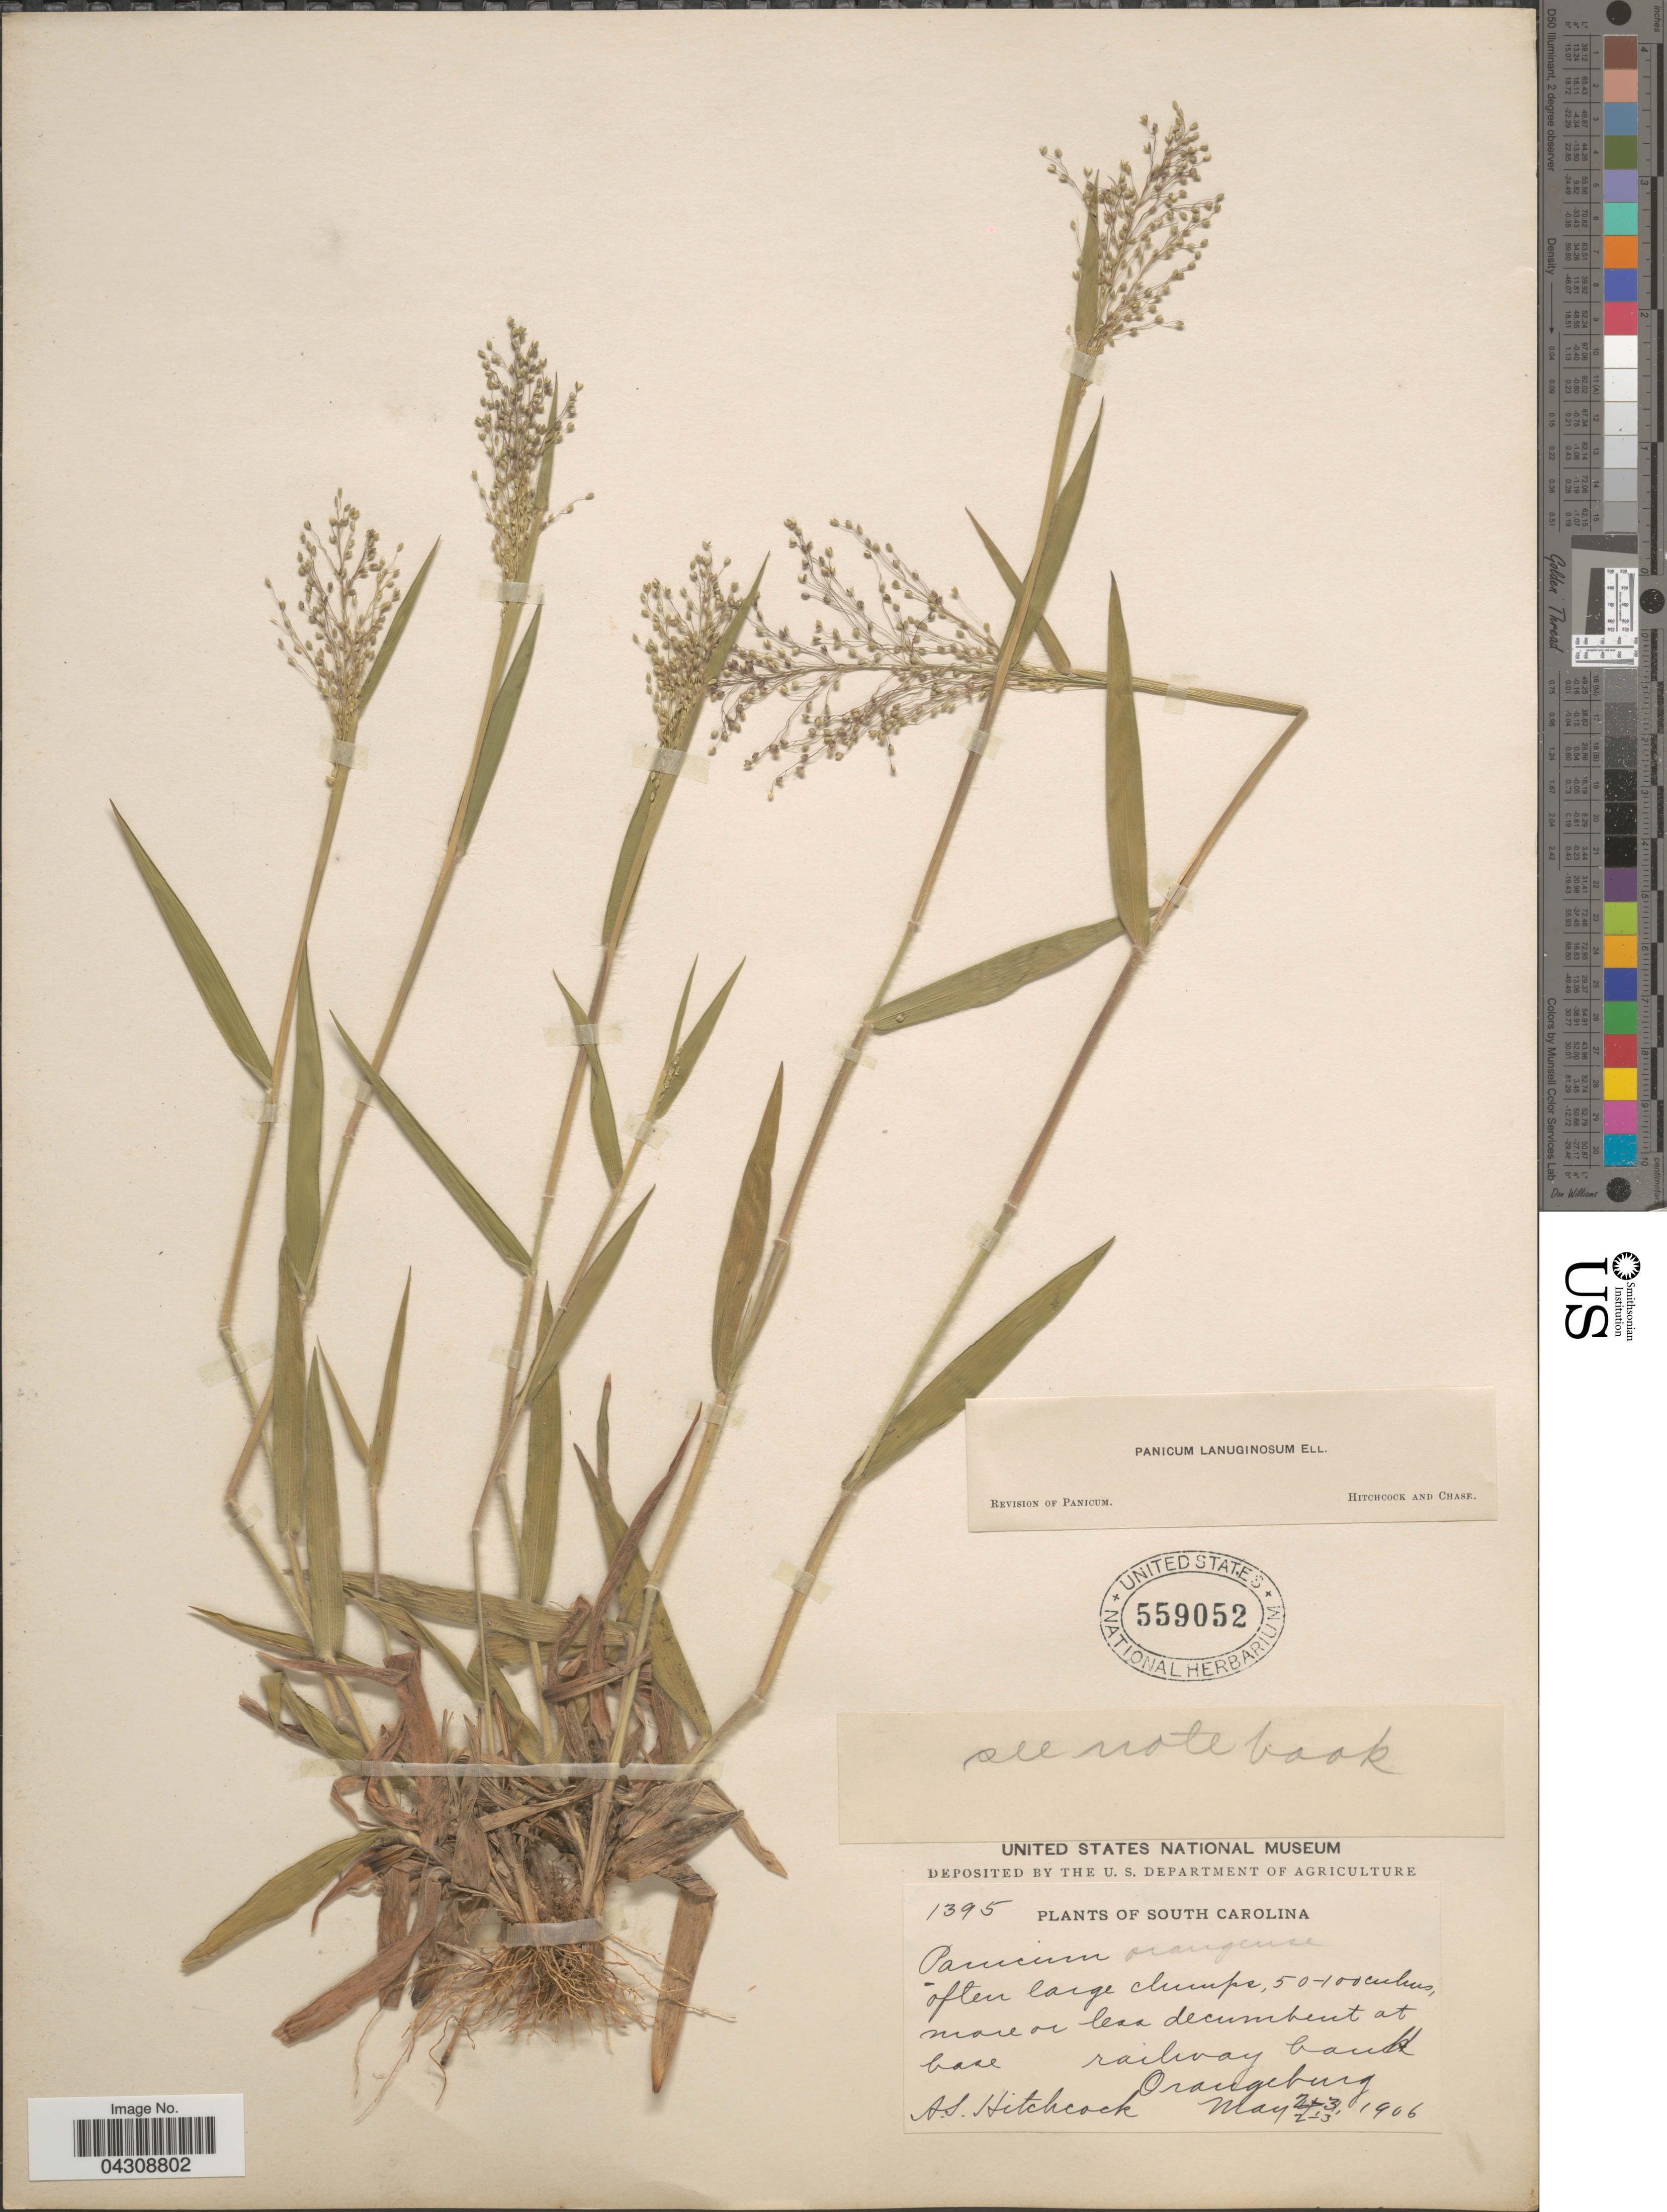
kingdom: Plantae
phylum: Tracheophyta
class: Liliopsida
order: Poales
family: Poaceae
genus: Dichanthelium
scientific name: Dichanthelium acuminatum var. acuminatum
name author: (Sw.) Gould & C.A. Clark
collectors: A. S. Hitchcock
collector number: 1395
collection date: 1906-05-02/1906-05-03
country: United States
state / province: South Carolina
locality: At base railway bank. Orangeburg.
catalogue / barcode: US 559052